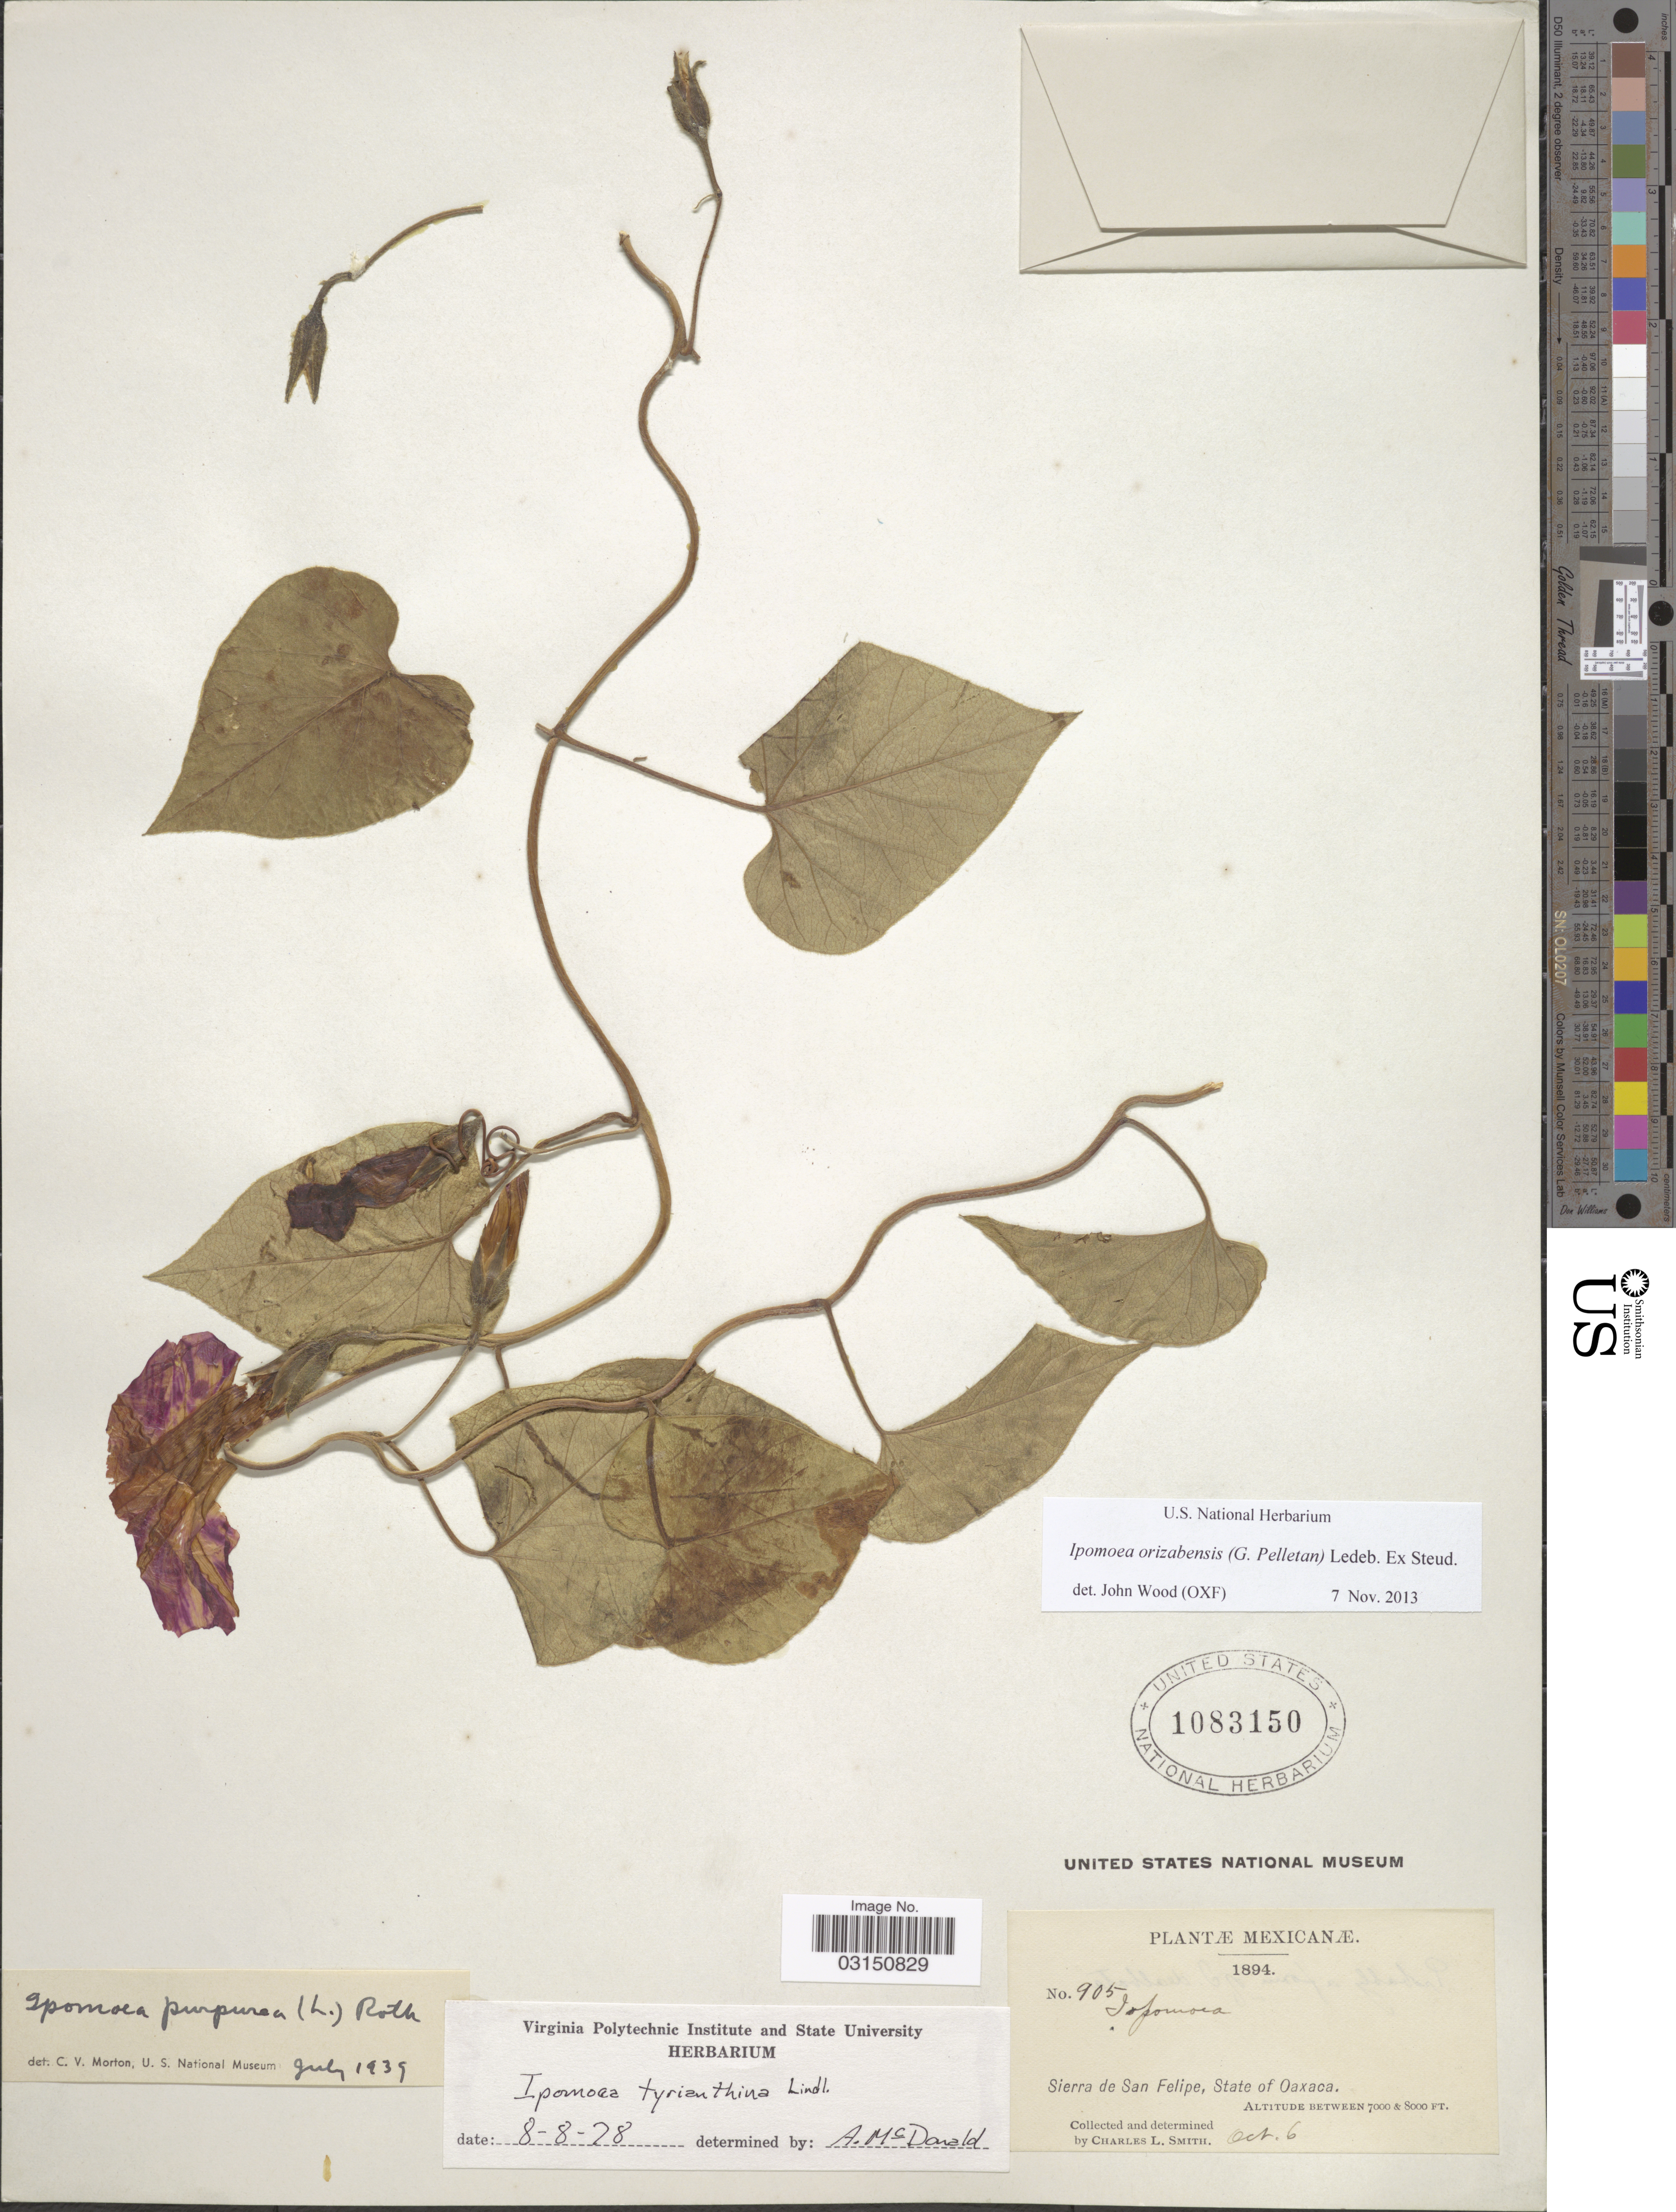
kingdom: Plantae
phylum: Tracheophyta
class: Magnoliopsida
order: Solanales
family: Convolvulaceae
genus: Ipomoea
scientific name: Ipomoea orizabensis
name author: (G. Pelletan) Ledeb. ex Steud.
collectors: C. L. Smith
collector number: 905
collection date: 1894-10-06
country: Mexico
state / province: Oaxaca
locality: Sierra de San Felipe.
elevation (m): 2134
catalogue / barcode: US 1083150